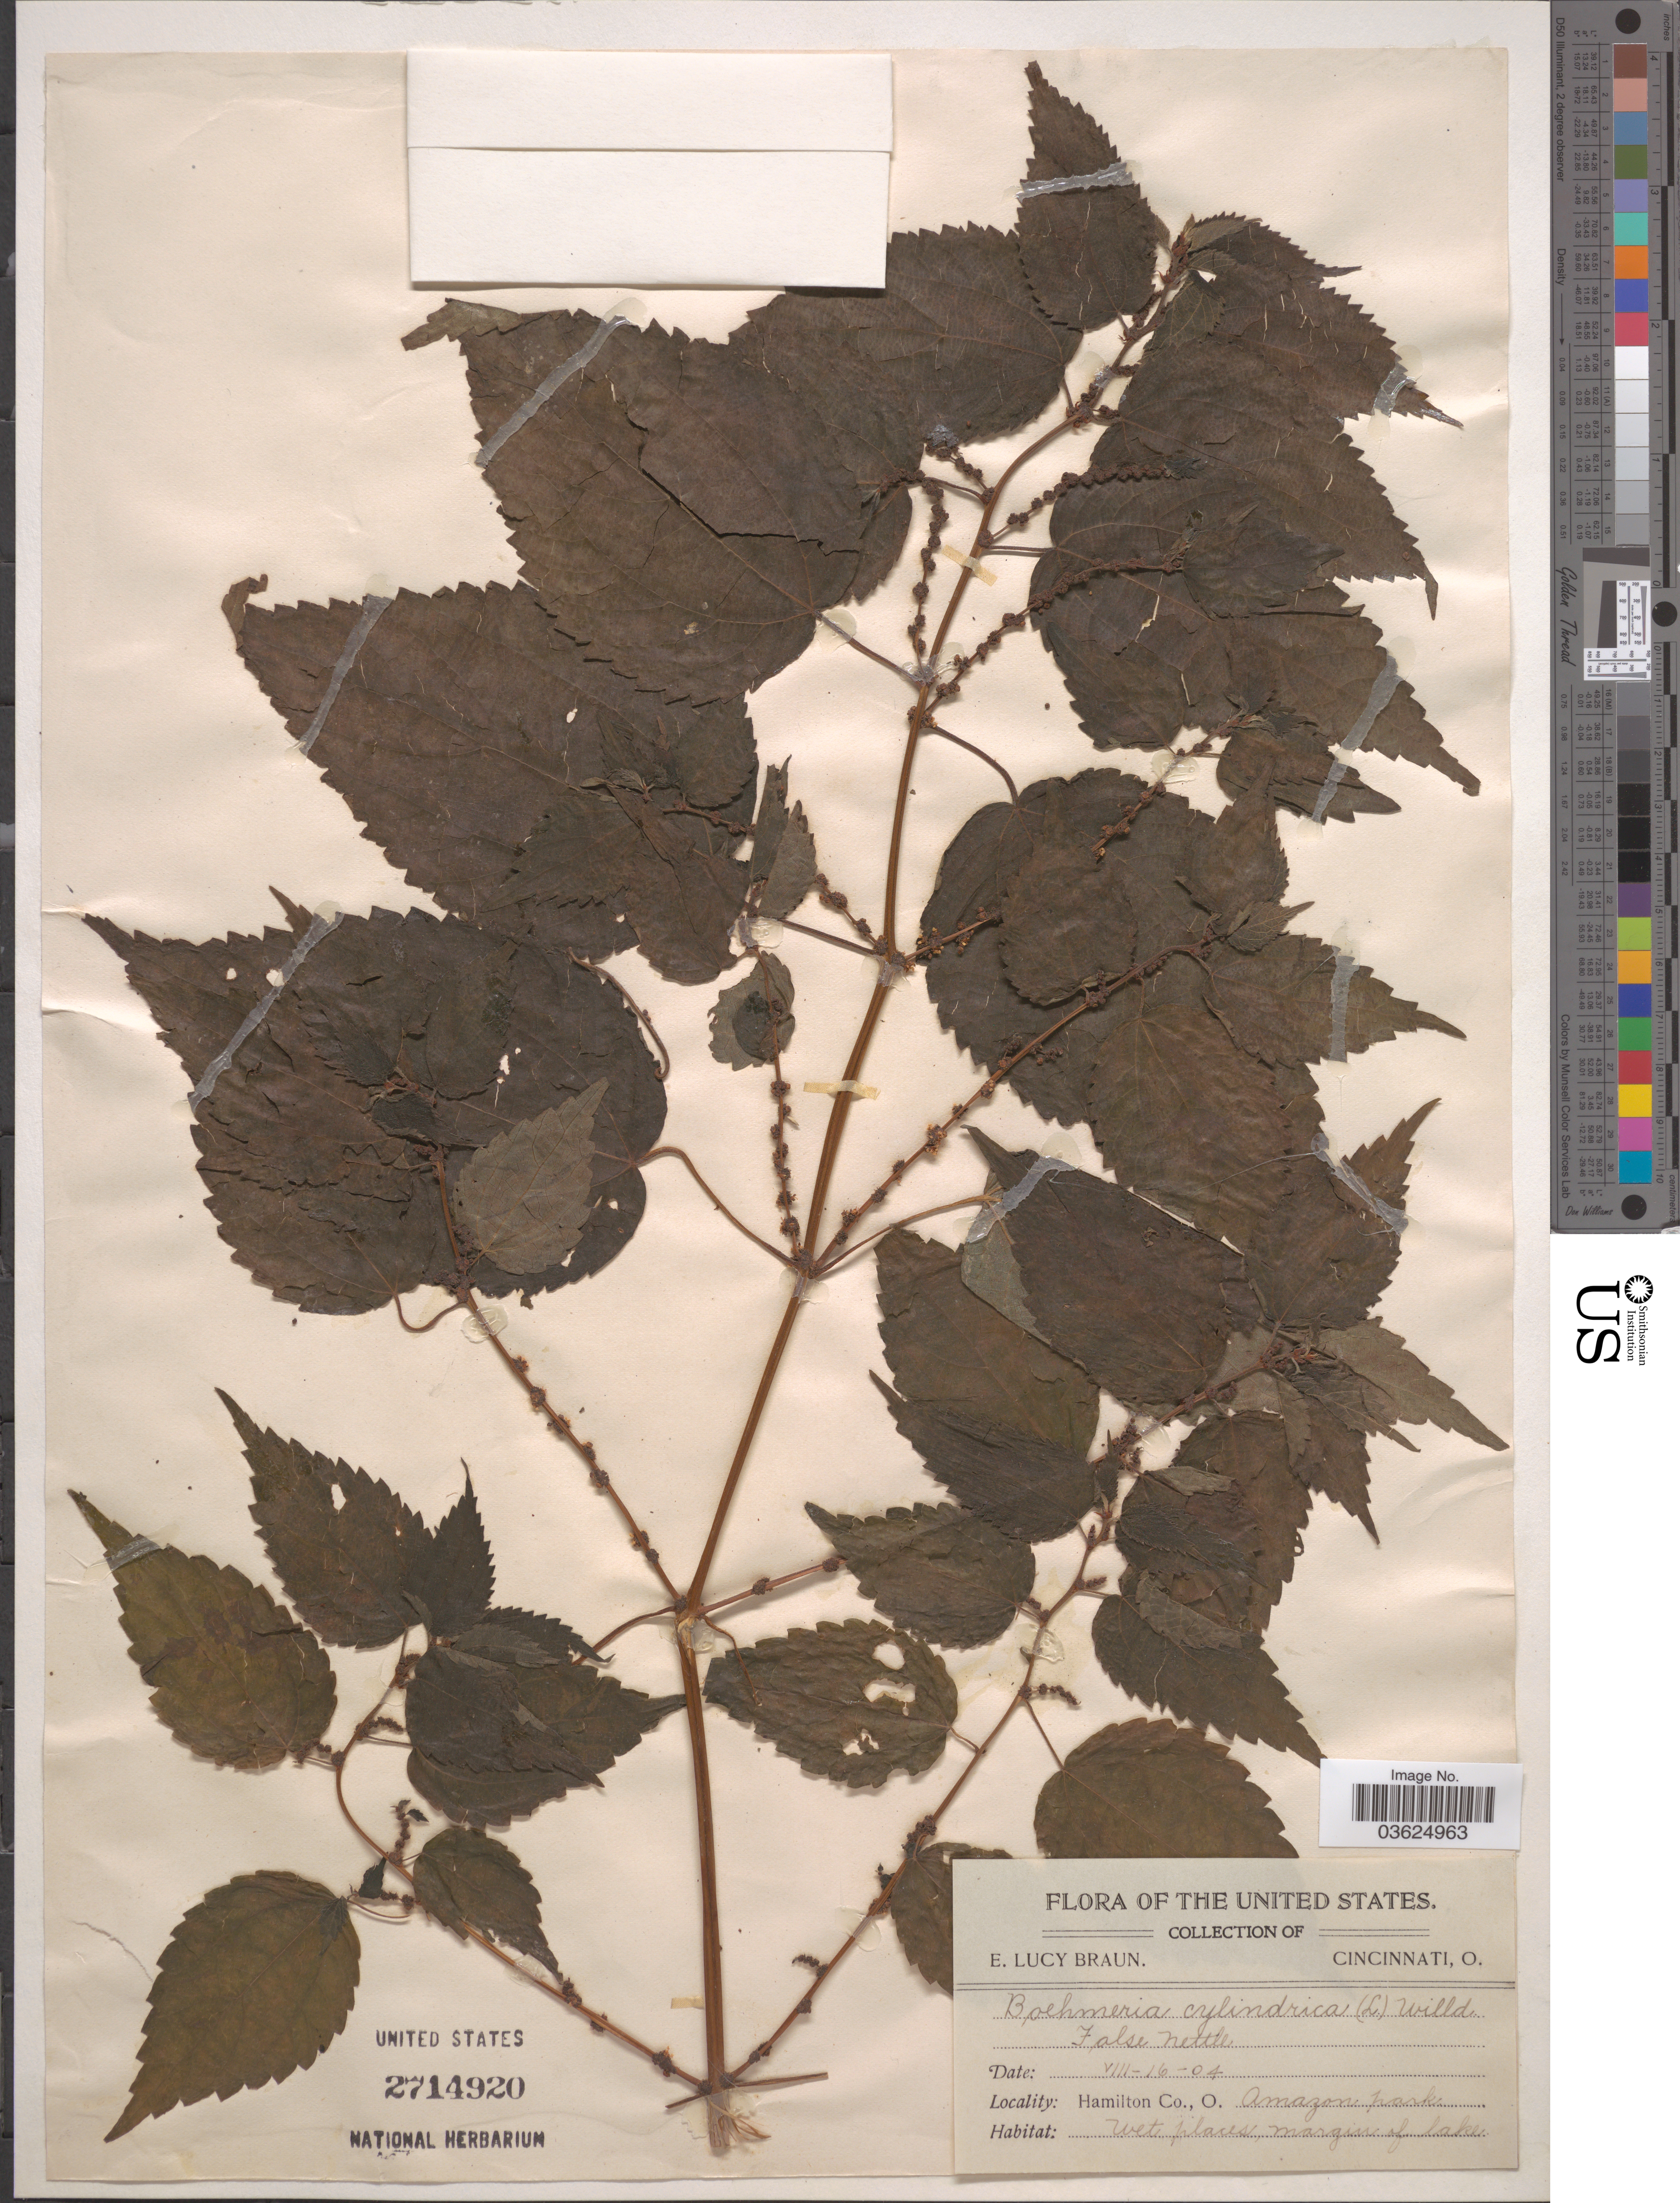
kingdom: Plantae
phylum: Tracheophyta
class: Magnoliopsida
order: Rosales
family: Urticaceae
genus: Boehmeria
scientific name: Boehmeria cylindrica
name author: (L.) Sw.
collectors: E. L. Braun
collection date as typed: Transcribed d/m/y: 16/8/4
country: United States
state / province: Ohio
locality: Hamilton Co. Amazon park.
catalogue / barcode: US 2714920